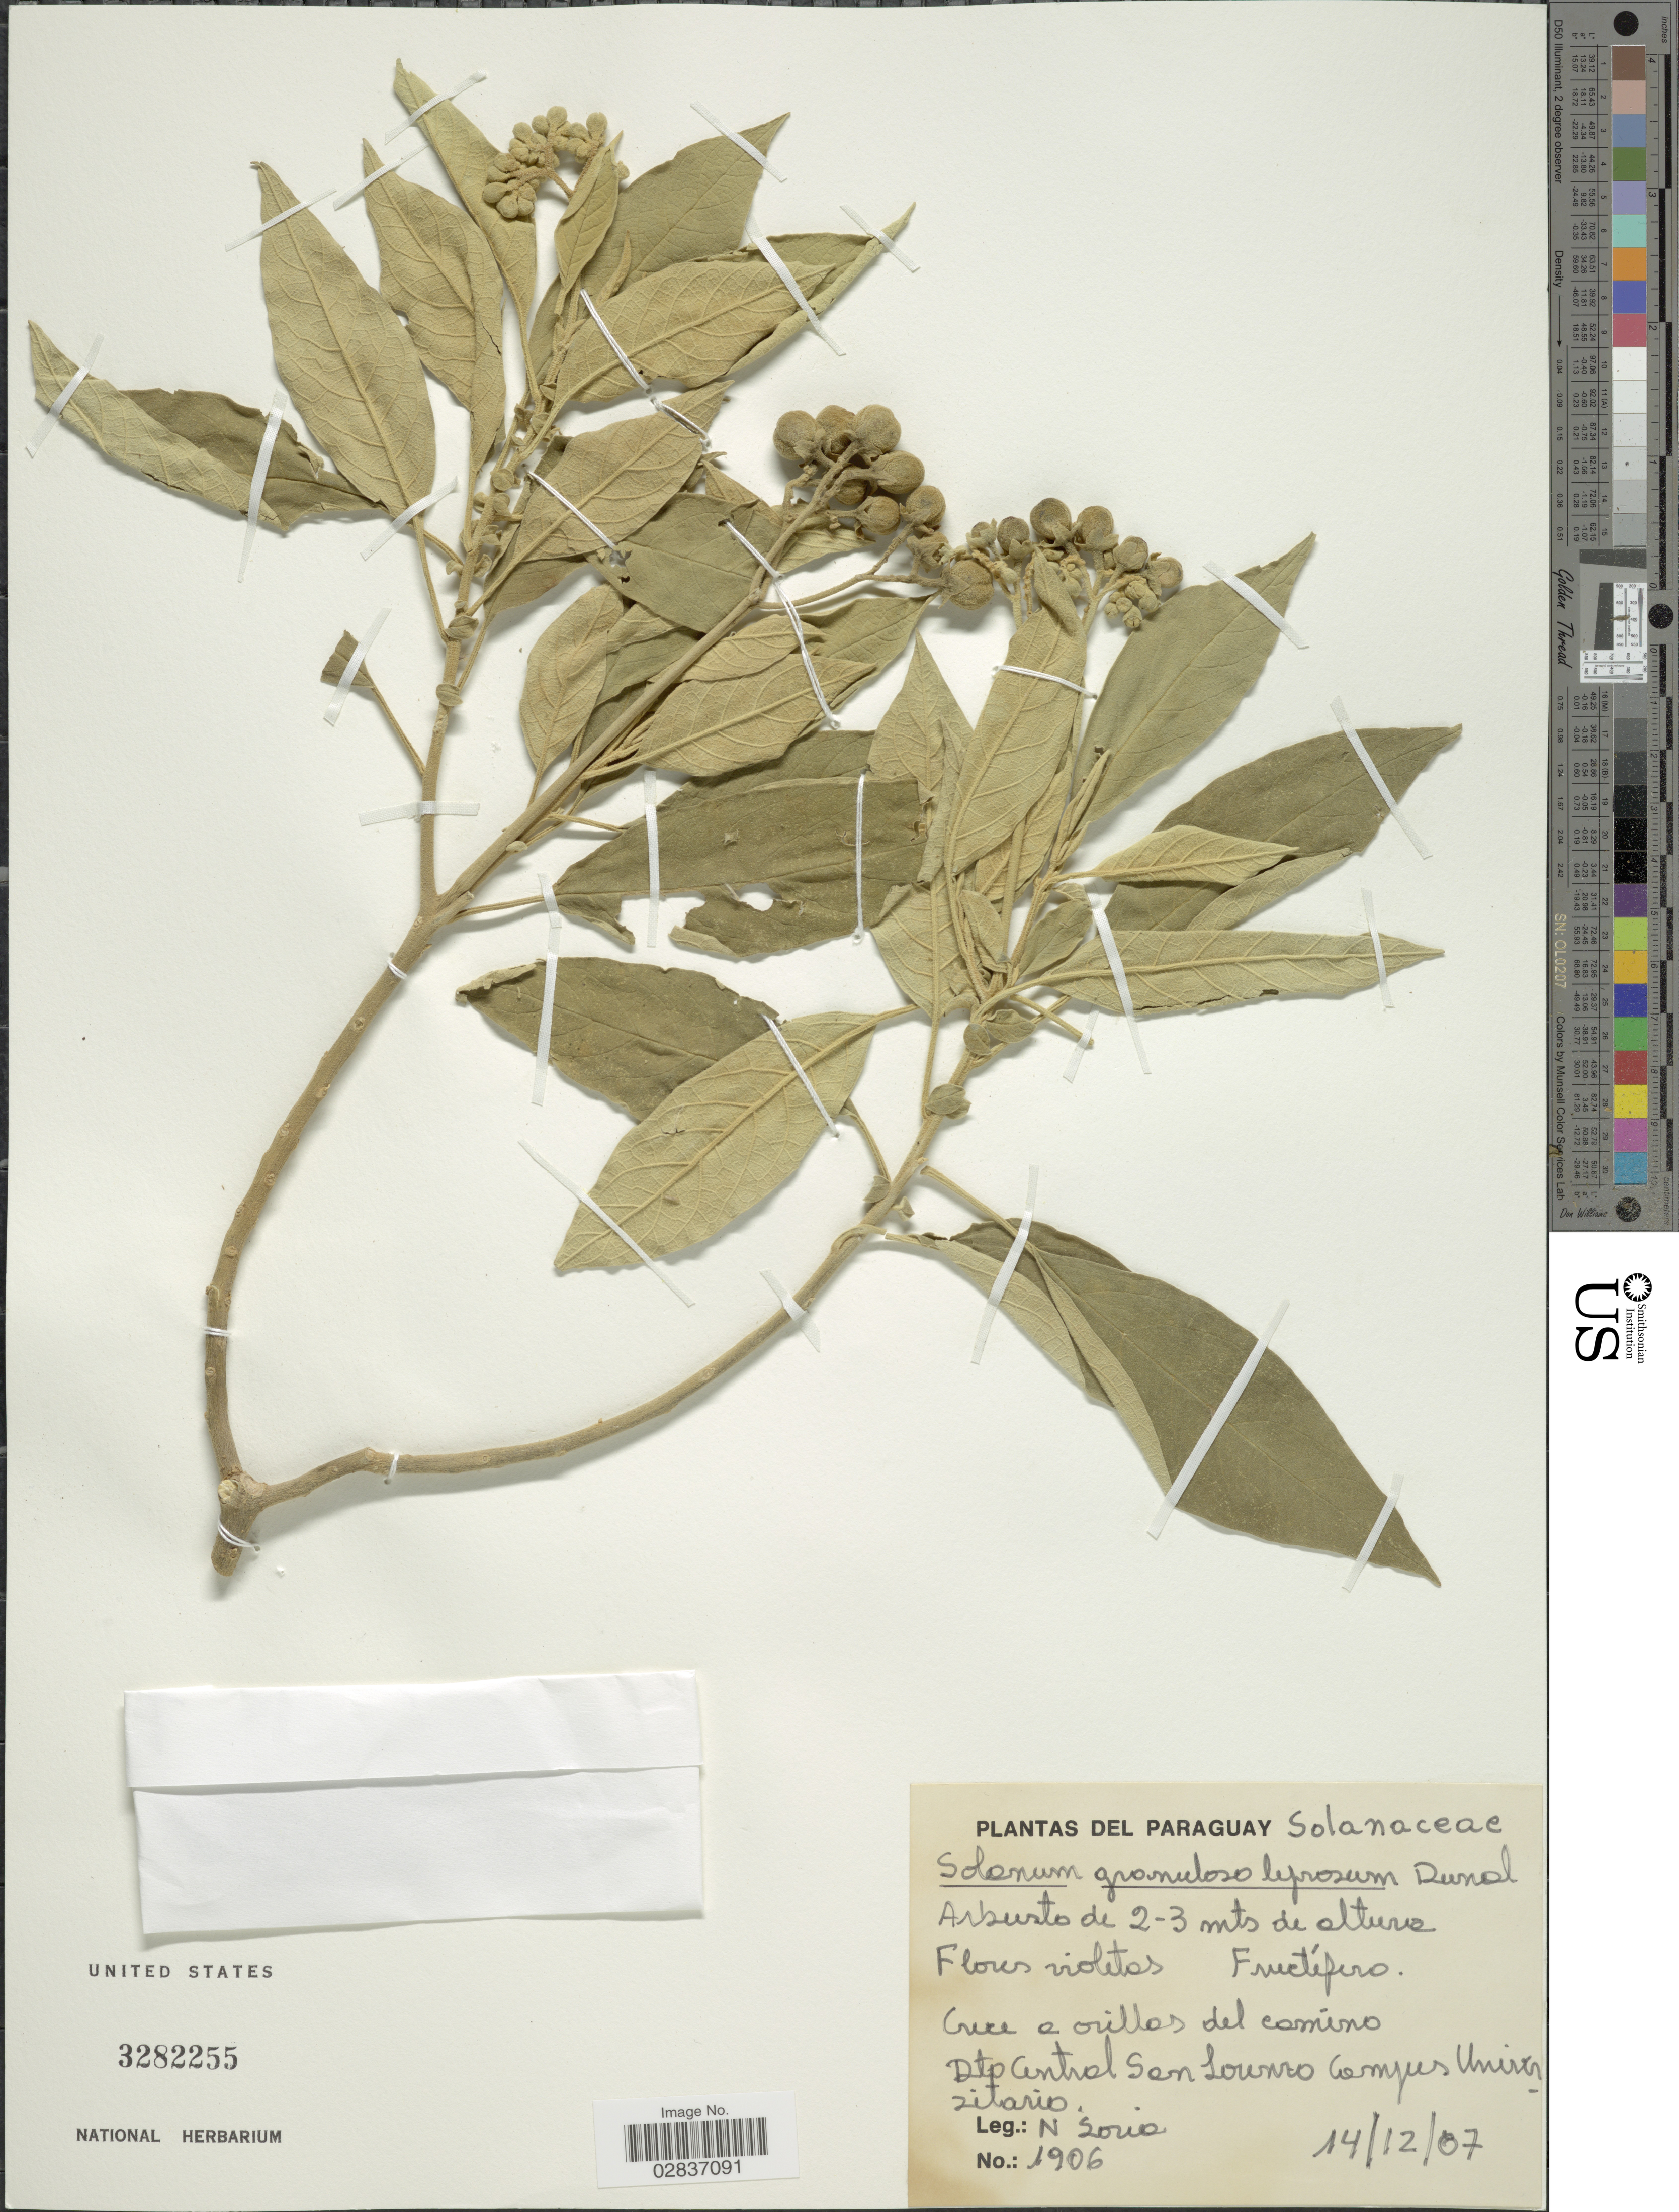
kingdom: Plantae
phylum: Tracheophyta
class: Magnoliopsida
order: Solanales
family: Solanaceae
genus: Solanum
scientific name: Solanum granuloso-leprosum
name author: Dunal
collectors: N. Soria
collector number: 1906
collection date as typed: Transcribed d/m/y: 14/12/7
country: Paraguay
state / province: Central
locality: Dtp Central San Lorenzo Campus Universitario.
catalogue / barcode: US 3282255